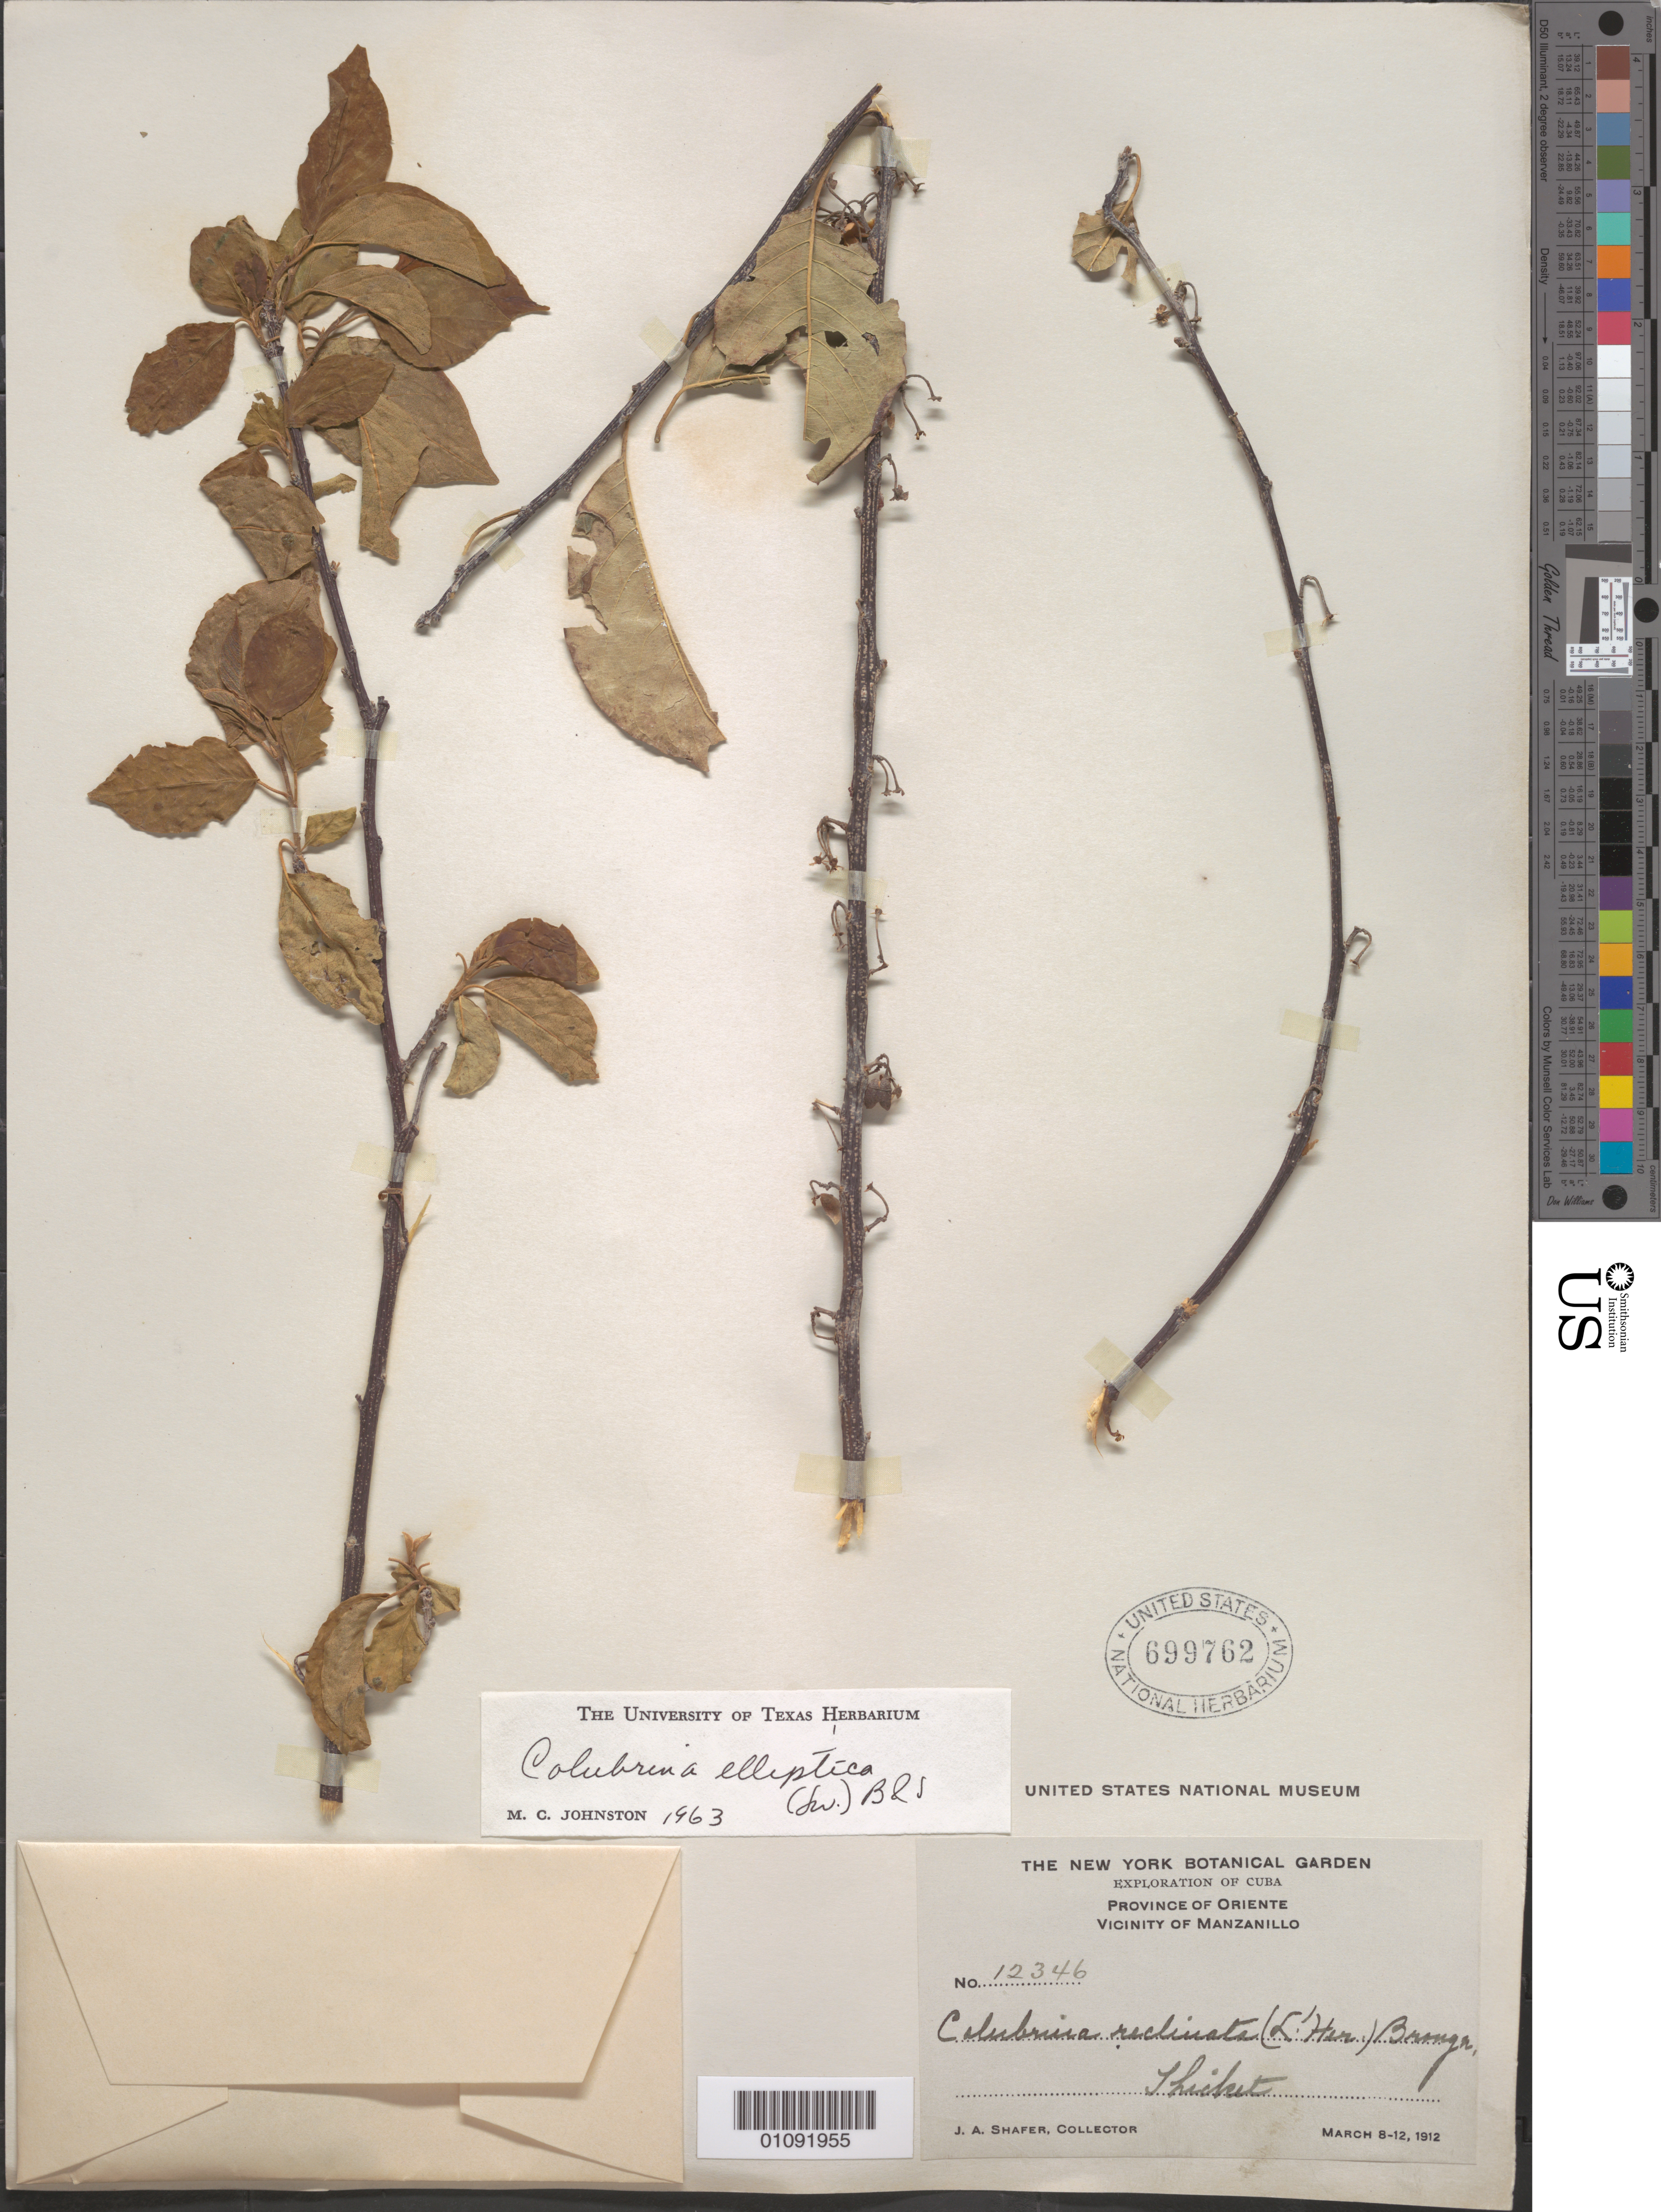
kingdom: Plantae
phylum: Tracheophyta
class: Magnoliopsida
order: Rosales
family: Rhamnaceae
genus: Colubrina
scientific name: Colubrina elliptica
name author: (Sw.) Brizicky & W.L. Stern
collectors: J. A. Shafer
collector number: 12346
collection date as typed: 08 Mar 1912 to 12 Mar 1912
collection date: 1912-03-08/1912-03-12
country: Cuba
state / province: Granma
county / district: Manzanillo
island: Cuba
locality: Province of Oriente, Vicinity of Manzanillo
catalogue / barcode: US 699762